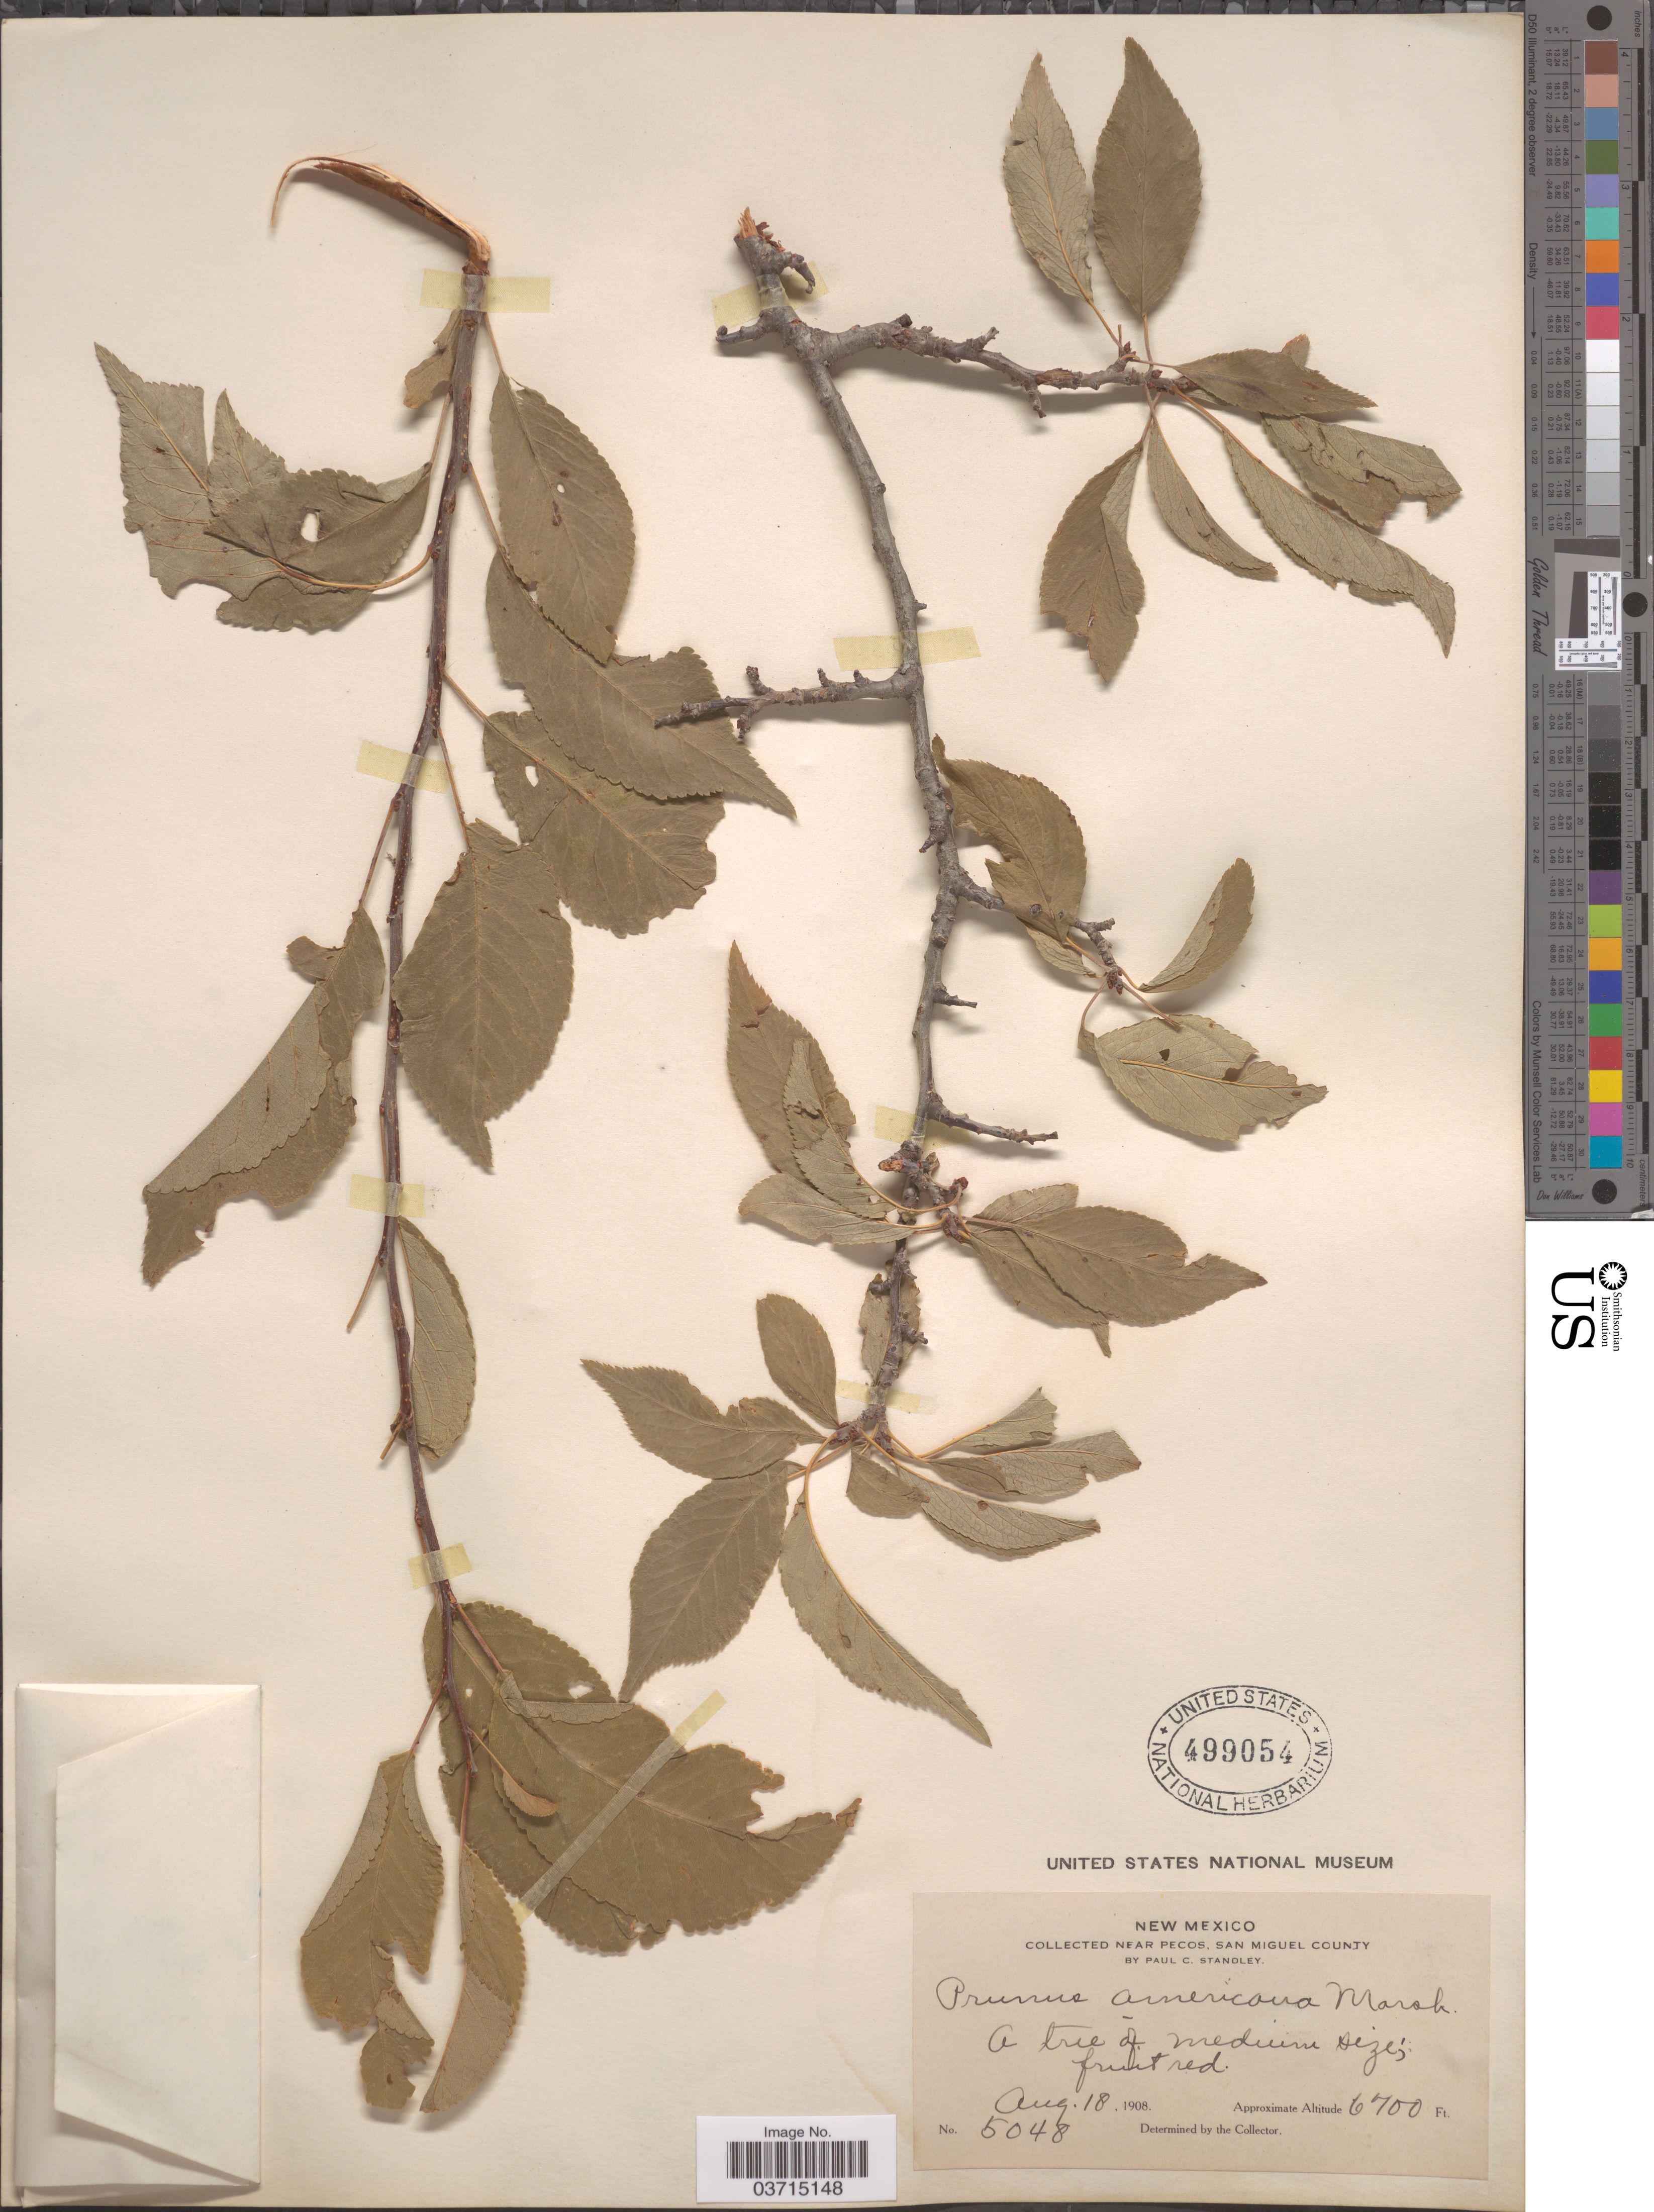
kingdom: Plantae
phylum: Tracheophyta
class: Magnoliopsida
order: Rosales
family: Rosaceae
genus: Prunus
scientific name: Prunus americana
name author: Marshall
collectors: P. C. Standley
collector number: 5048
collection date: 1908-08-18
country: United States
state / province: New Mexico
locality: Near Pecos, San Miguel County.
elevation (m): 2042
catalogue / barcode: US 499054